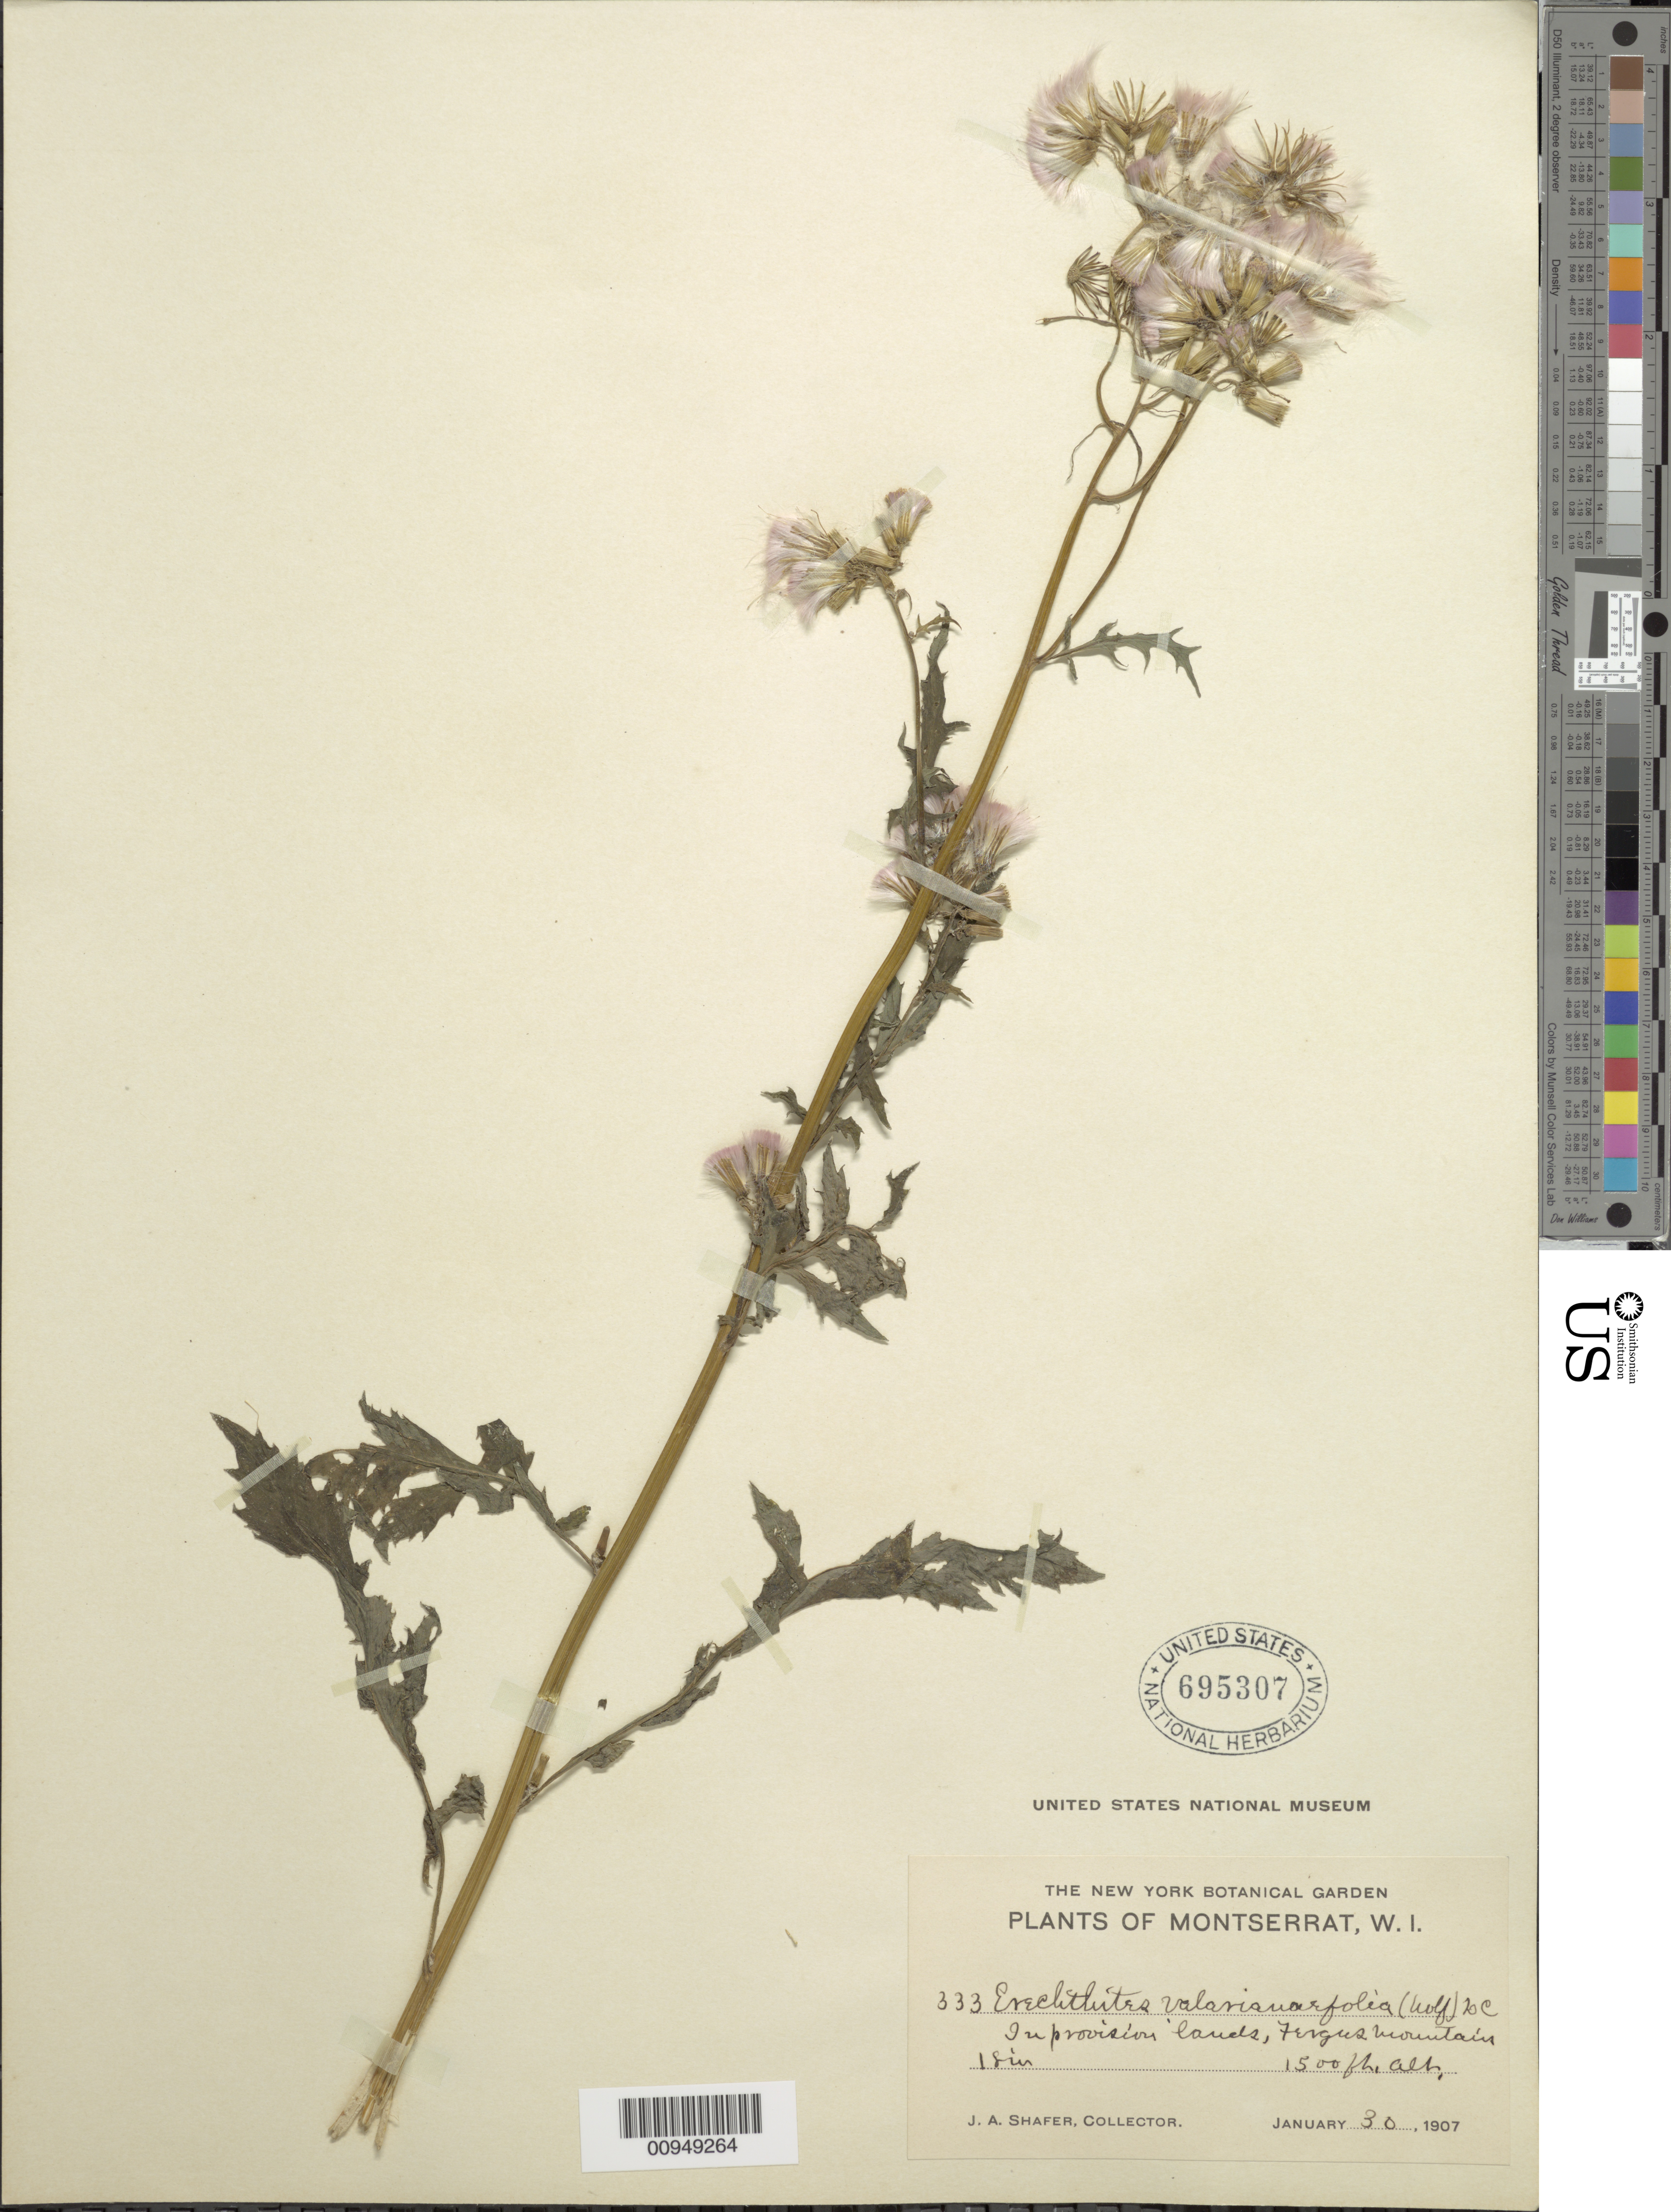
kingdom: Plantae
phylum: Tracheophyta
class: Magnoliopsida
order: Asterales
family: Asteraceae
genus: Erechtites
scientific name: Erechtites valerianifolius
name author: (Link ex Spreng.) DC.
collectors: J. A. Shafer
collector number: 333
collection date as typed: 30 Jan 1907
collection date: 1907-01-30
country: Montserrat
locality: In provision lands, Fergus Mountains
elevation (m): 457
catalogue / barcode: US 695307